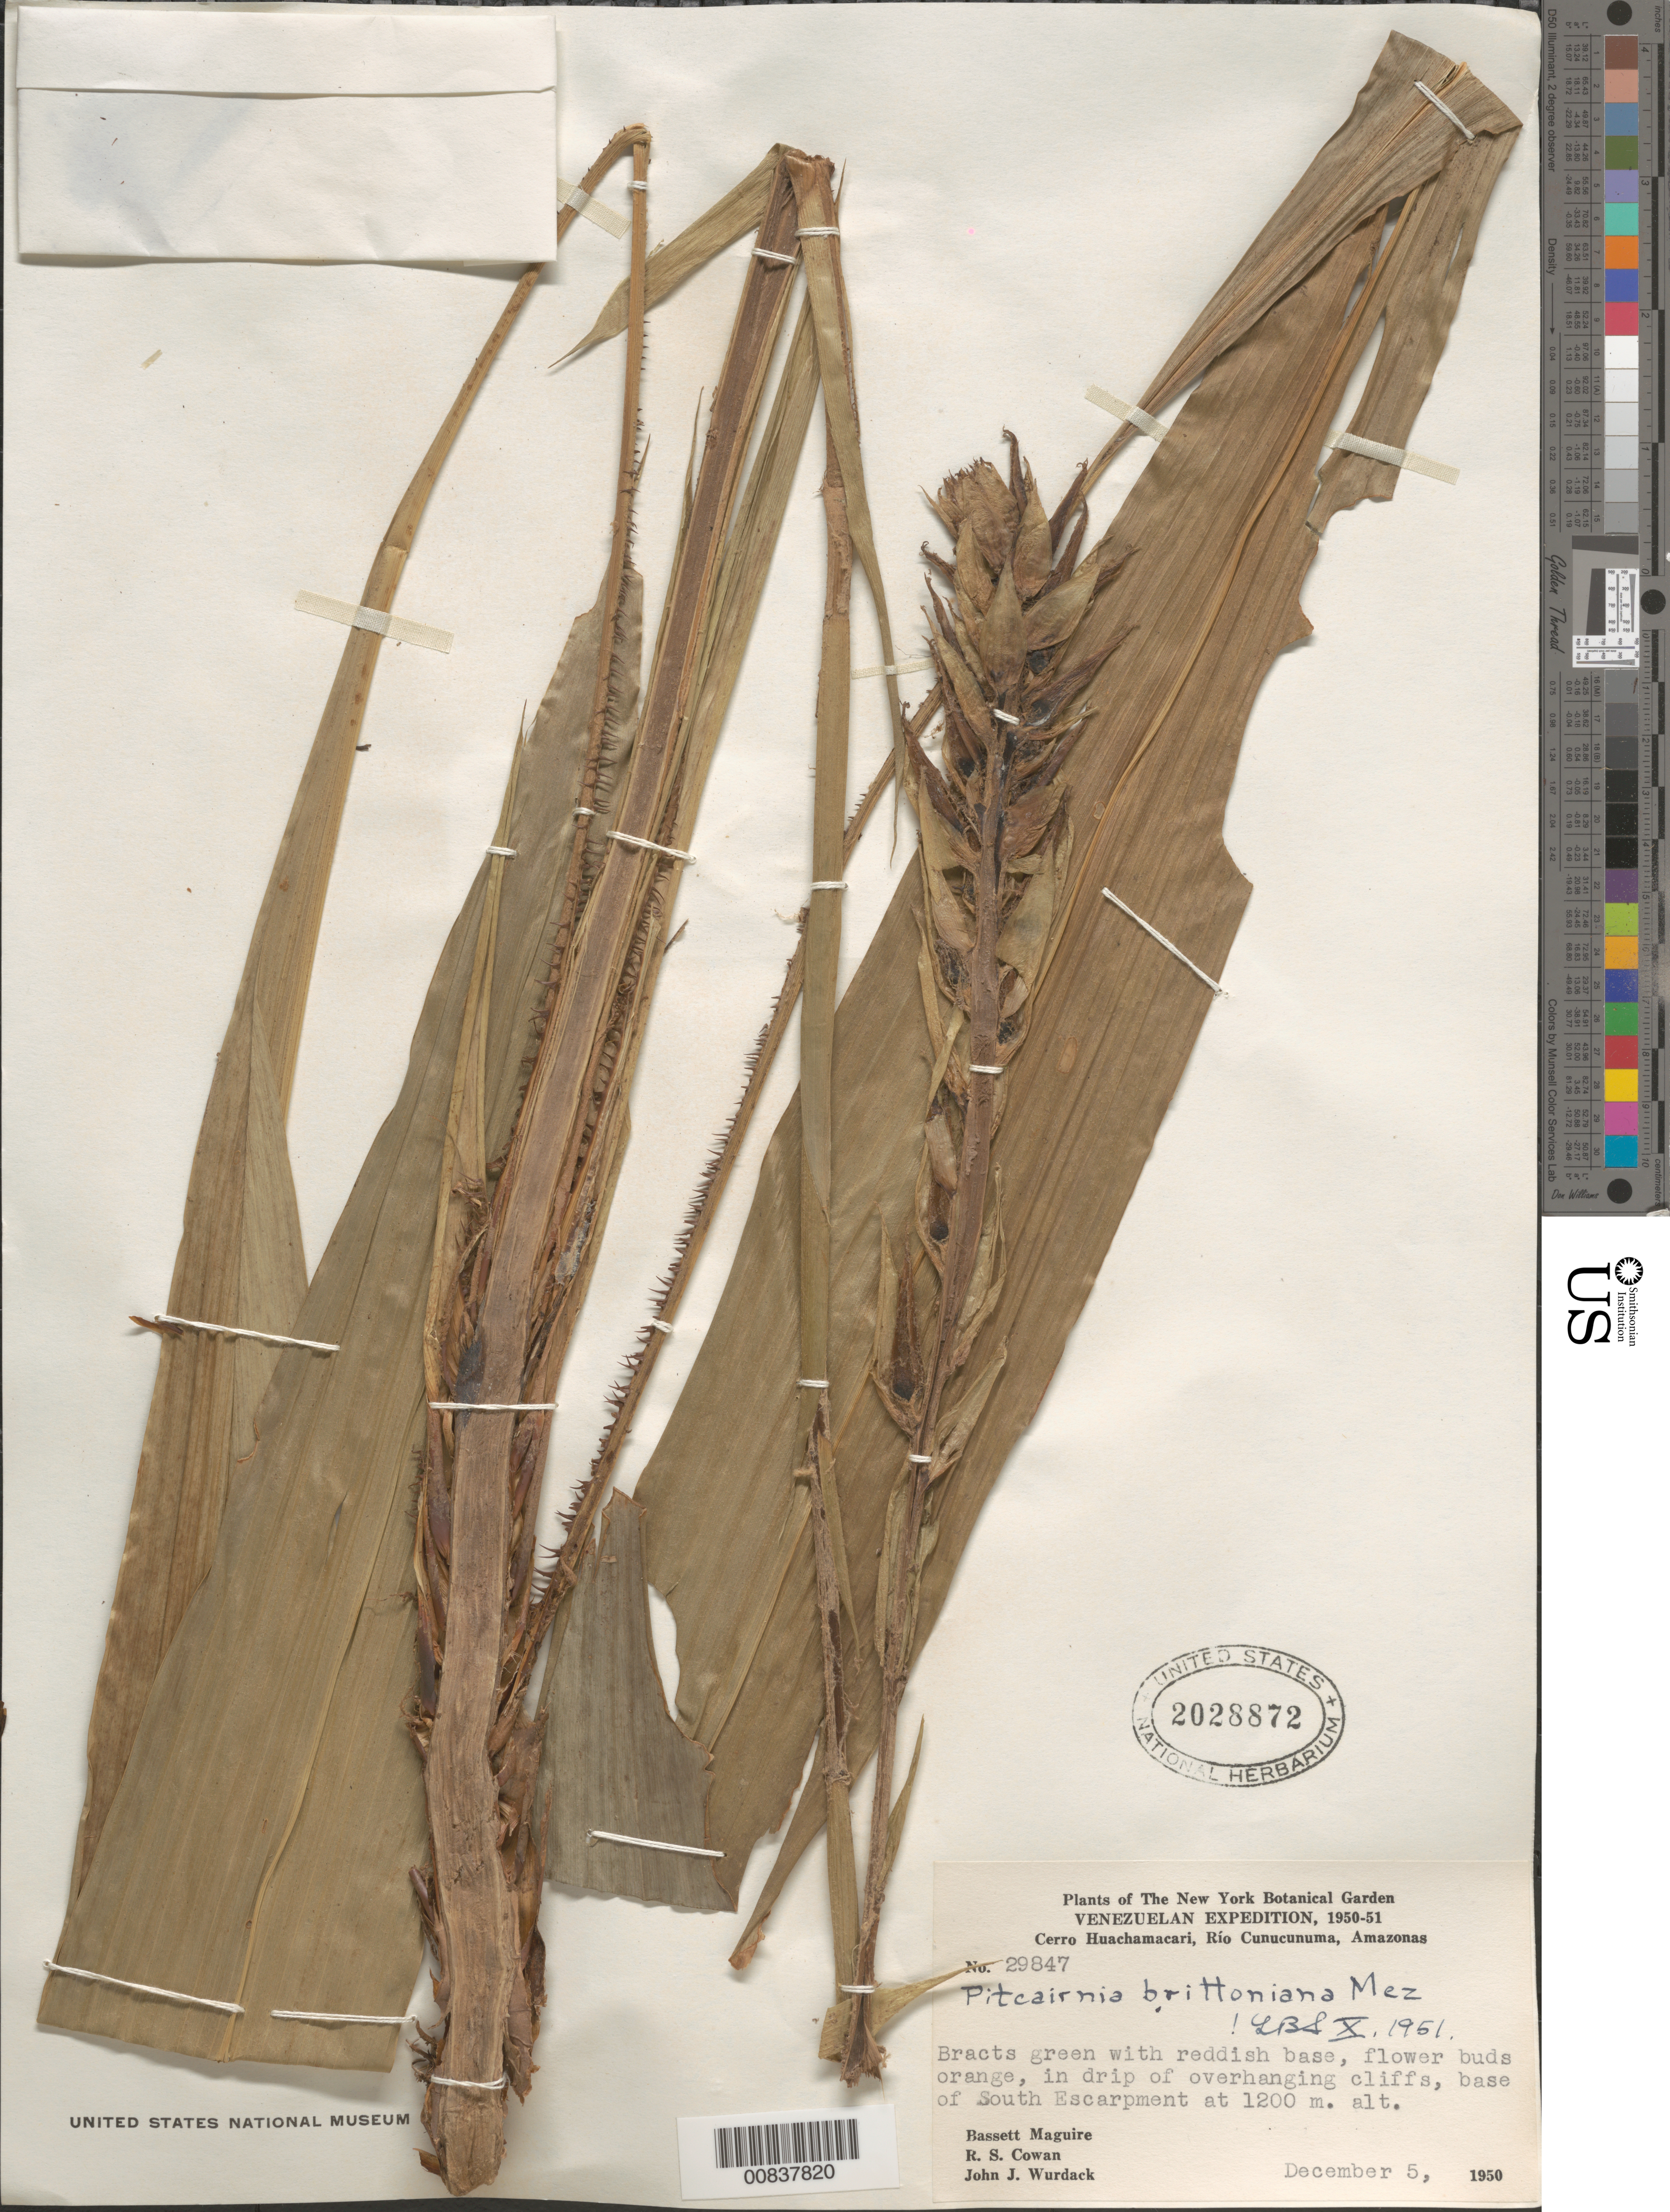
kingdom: Plantae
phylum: Tracheophyta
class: Liliopsida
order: Poales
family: Bromeliaceae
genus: Pitcairnia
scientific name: Pitcairnia brittoniana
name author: Mez in A. DC.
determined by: Smith, Lyman B., (US), NMNH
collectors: B. Maguire, R. S. Cowan & J. J. Wurdack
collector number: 29847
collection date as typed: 5-Dec-50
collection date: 1950-12-05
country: Venezuela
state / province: Amazonas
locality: Cerro Huachamacari, Río Cunucunuma, base of upper escarpment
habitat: Base of escarpment, in drip of overhanging cliffs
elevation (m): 1200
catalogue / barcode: US 2028872